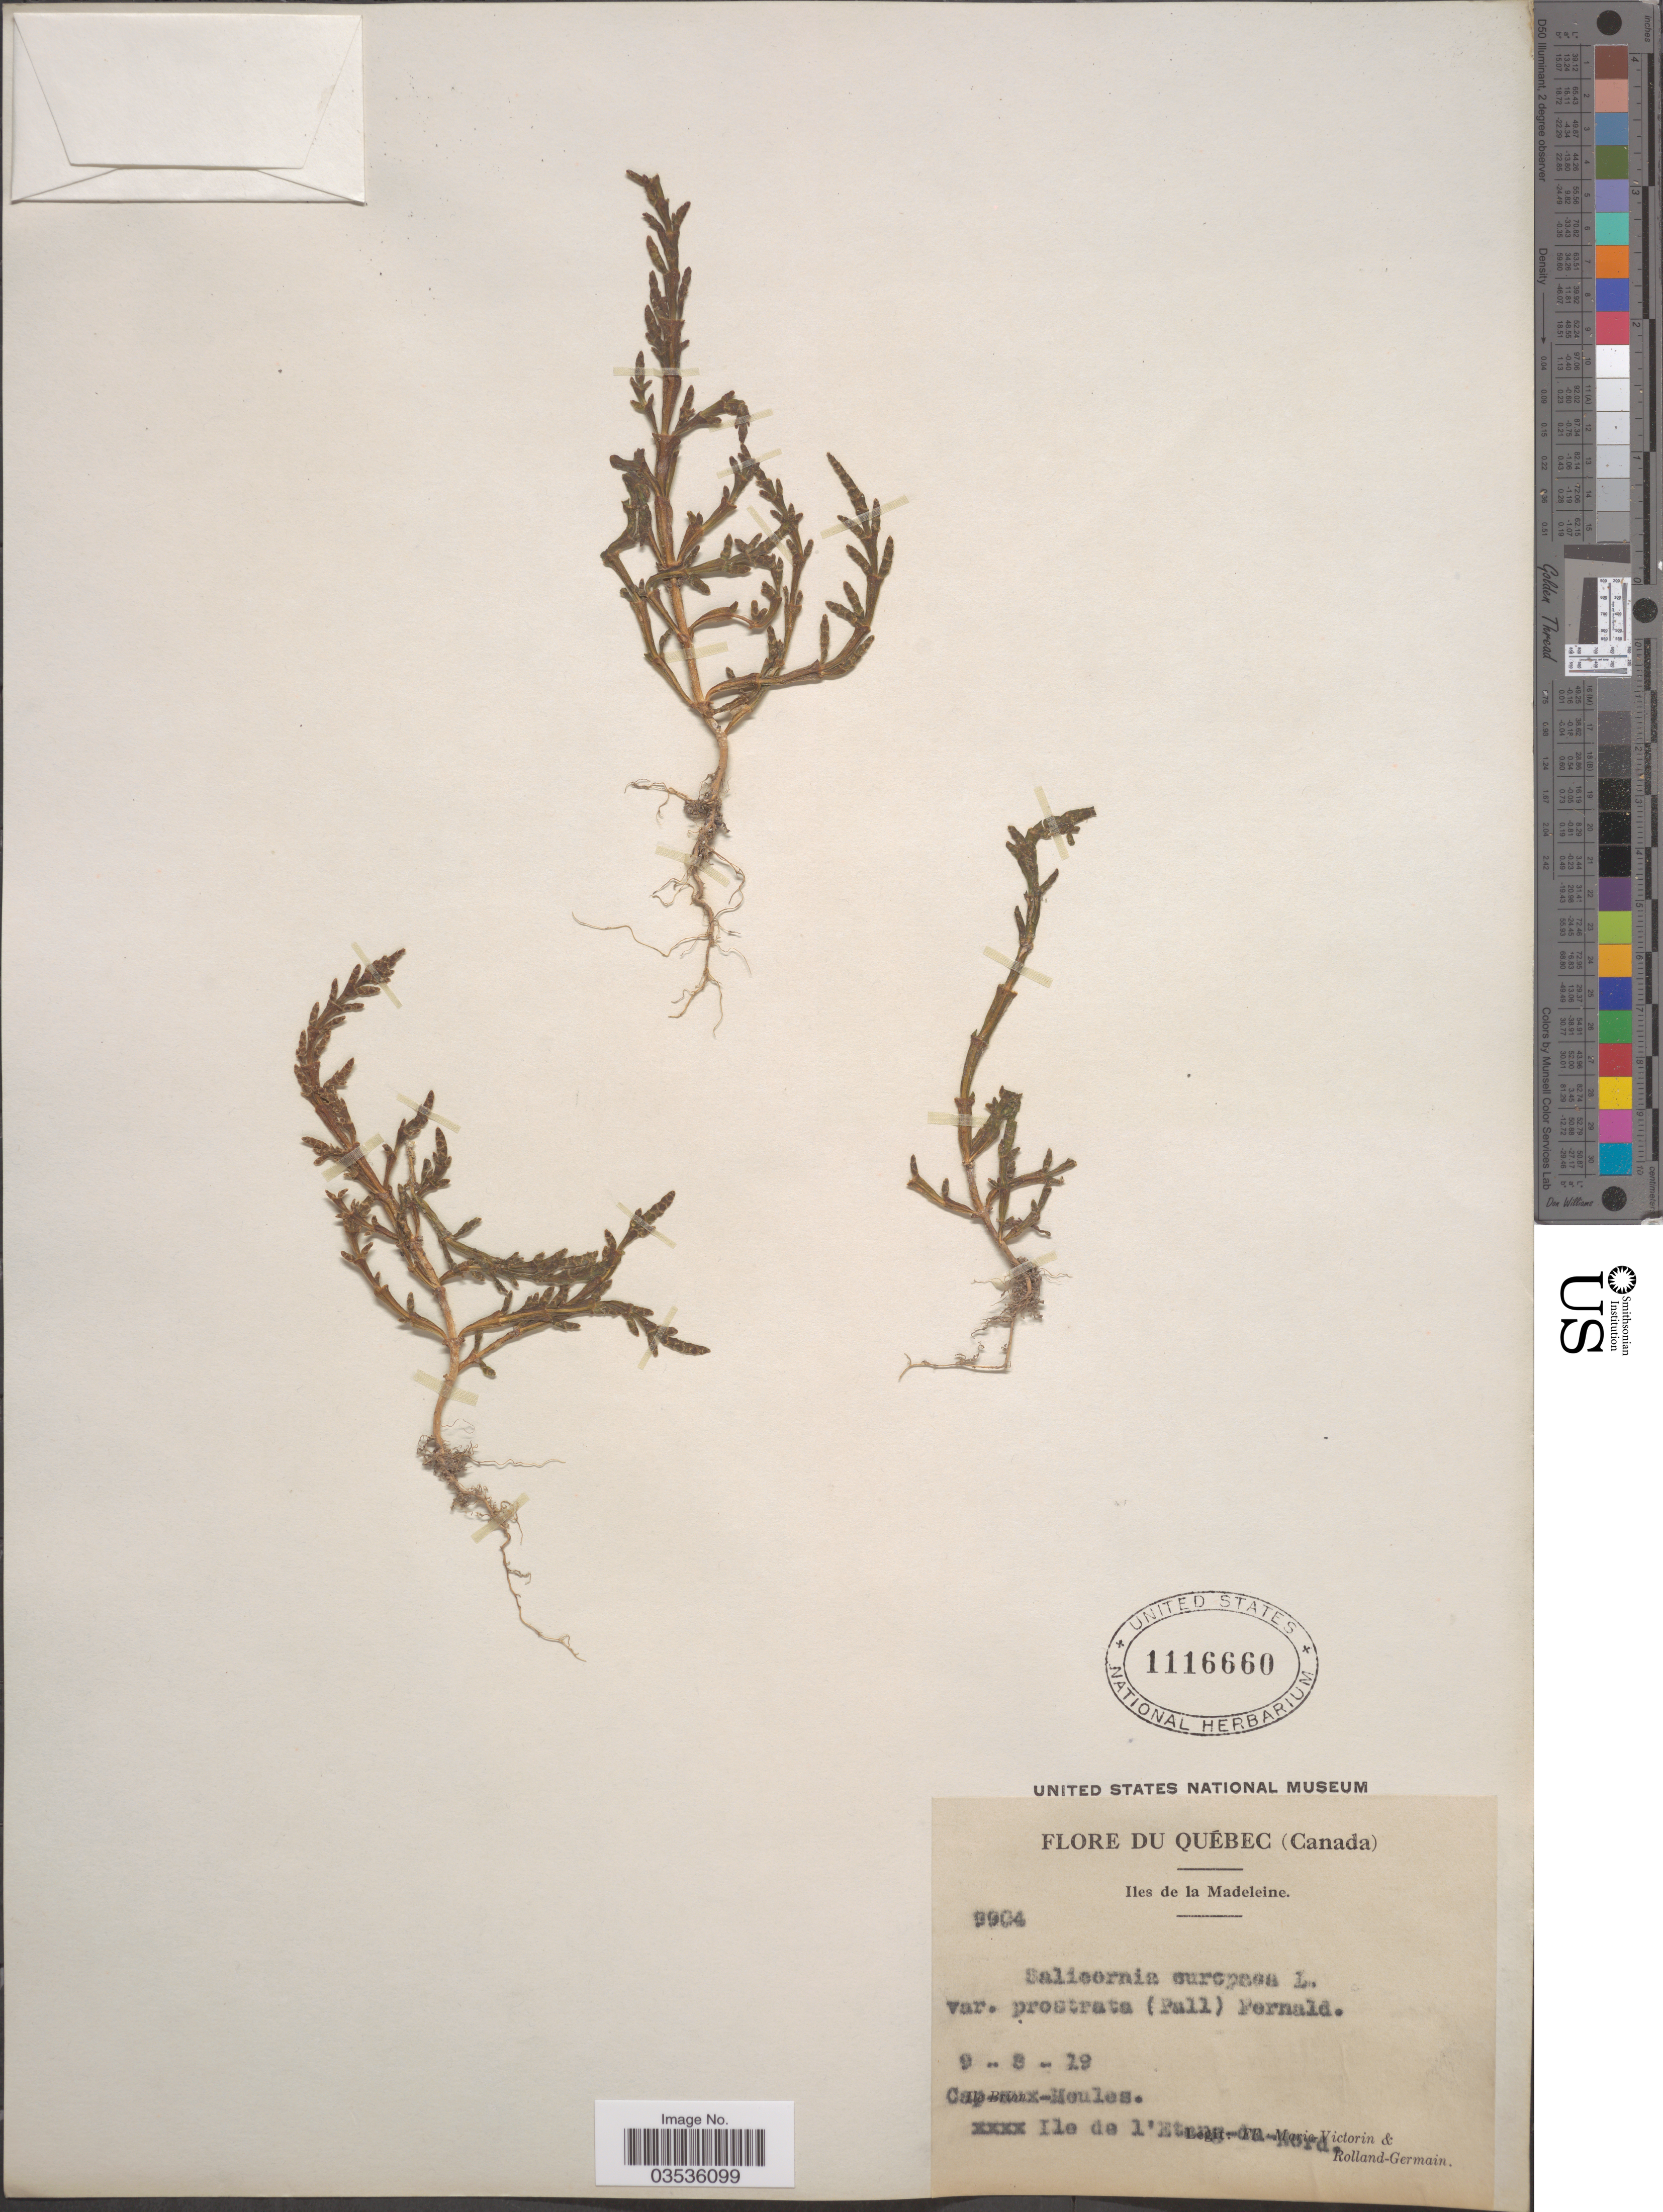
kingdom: Plantae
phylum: Tracheophyta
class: Magnoliopsida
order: Caryophyllales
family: Amaranthaceae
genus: Salicornia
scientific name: Salicornia europaea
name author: L.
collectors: F. Marie-Victorin & Rolland-Germain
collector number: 9904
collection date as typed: Transcribed d/m/y: 9/3/19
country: Canada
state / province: Quebec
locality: Iles de la Madeleine. Cap. Moules. Ile de l'Etang-Du Nord.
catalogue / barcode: US 1116660